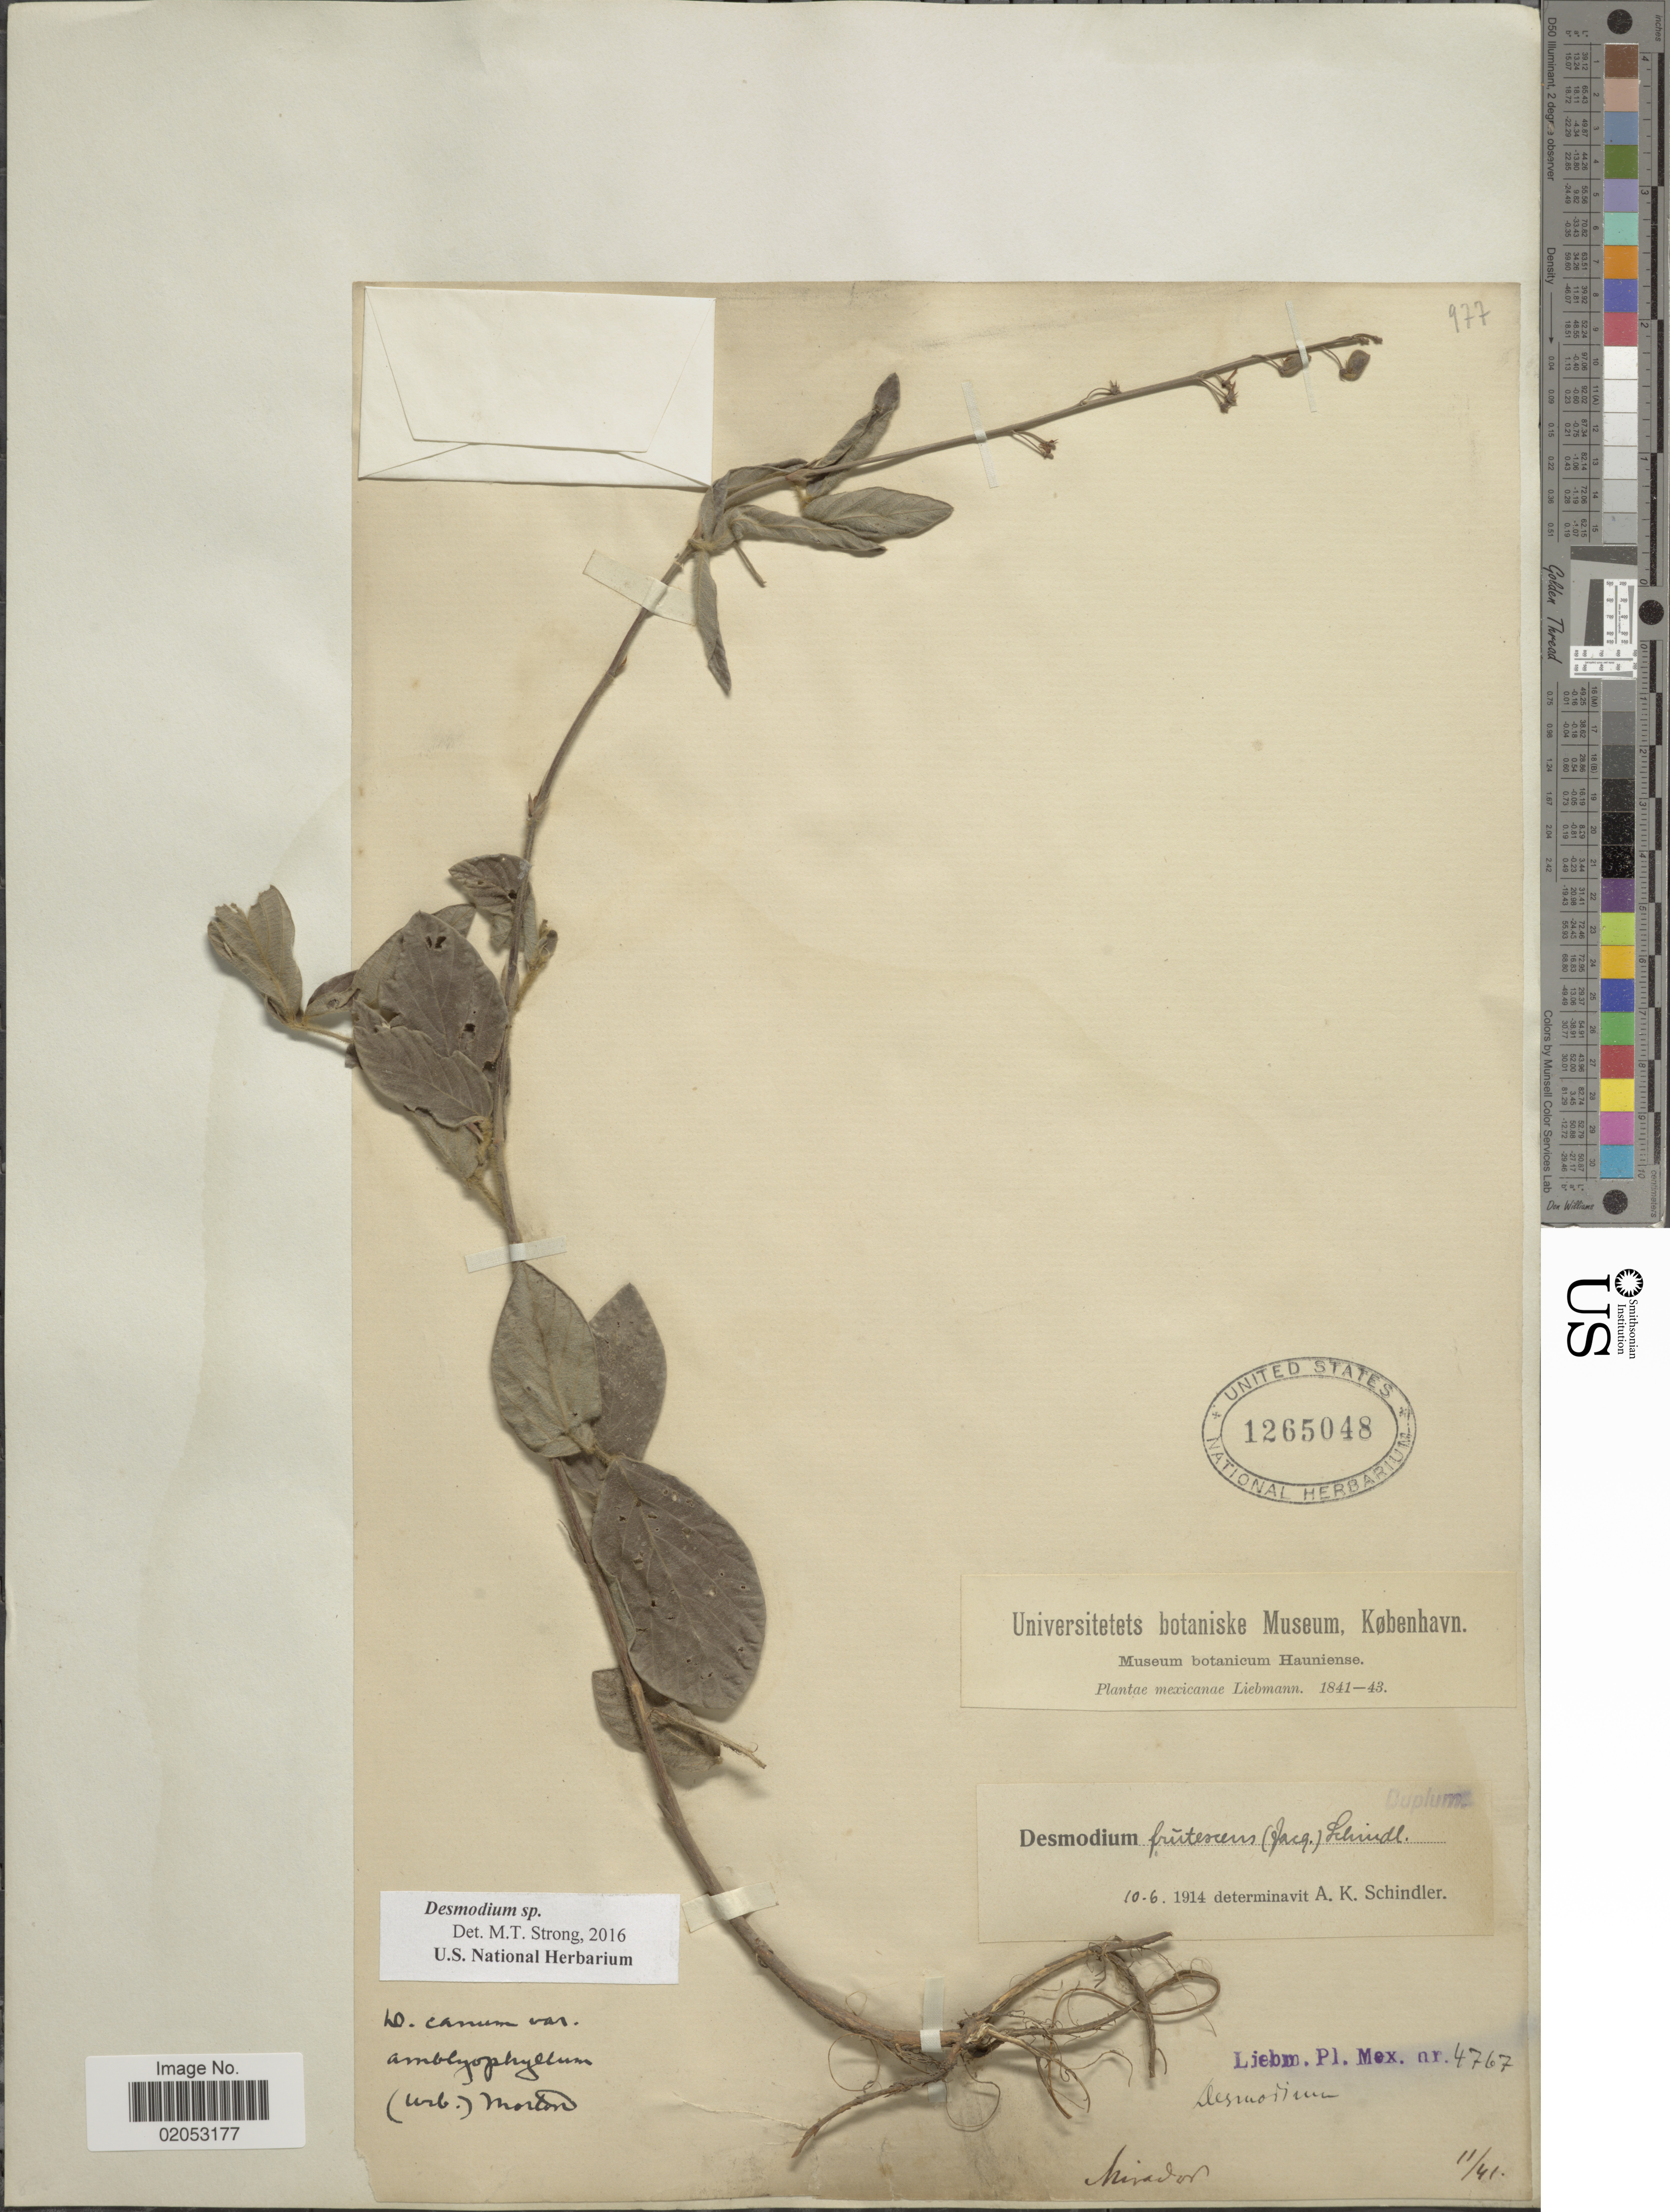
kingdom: Plantae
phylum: Tracheophyta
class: Magnoliopsida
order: Fabales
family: Fabaceae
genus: Desmodium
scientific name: Desmodium sp.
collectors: Liebmann, --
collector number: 4767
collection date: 1841-11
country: Mexico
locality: Mexicanae, Mirador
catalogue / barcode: US 1265048